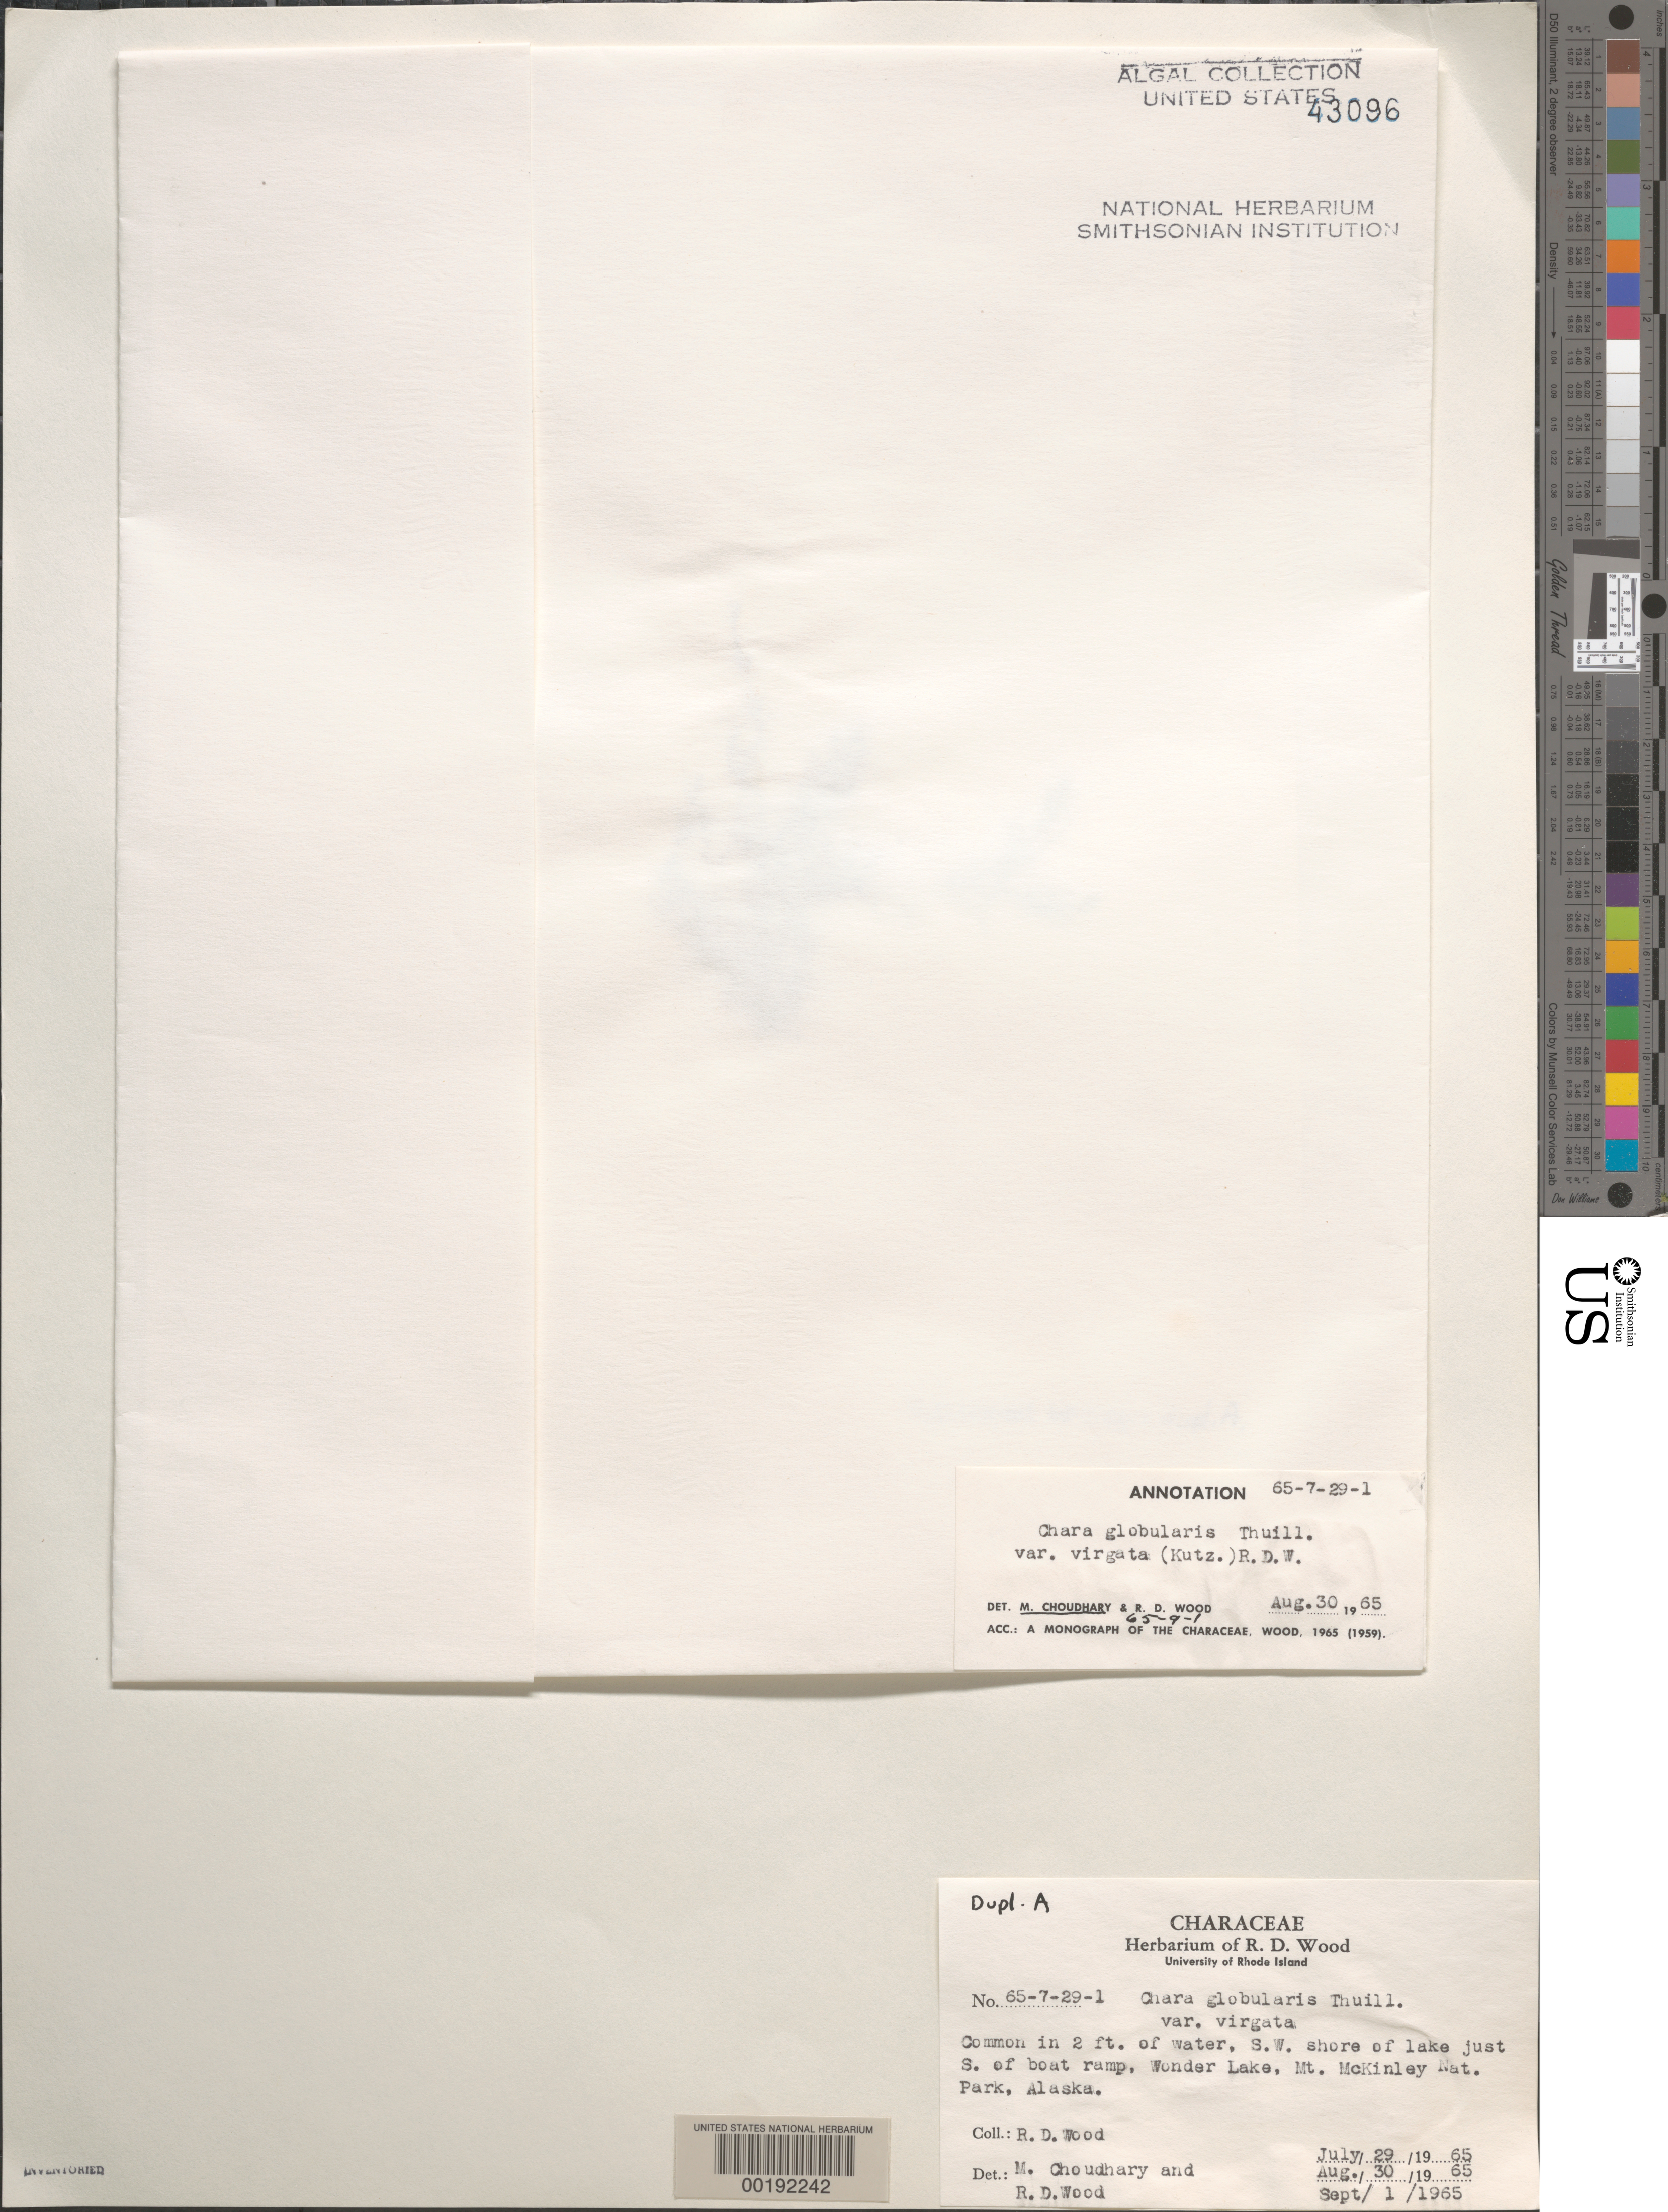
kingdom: Plantae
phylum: Charophyta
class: Charophyceae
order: Charales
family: Characeae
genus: Chara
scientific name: Chara globularis var. virgata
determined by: Wood, R. D.; Choudhary, M. C.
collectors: R. Wood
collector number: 65-7-29-1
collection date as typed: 29 Jul 1965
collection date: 1965-07-29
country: United States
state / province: Alaska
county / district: Yukon-Koyukuk Division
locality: Wonder Lake, Denali National Park and Preserve (Mt. McKinley National Park)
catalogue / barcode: US 43096